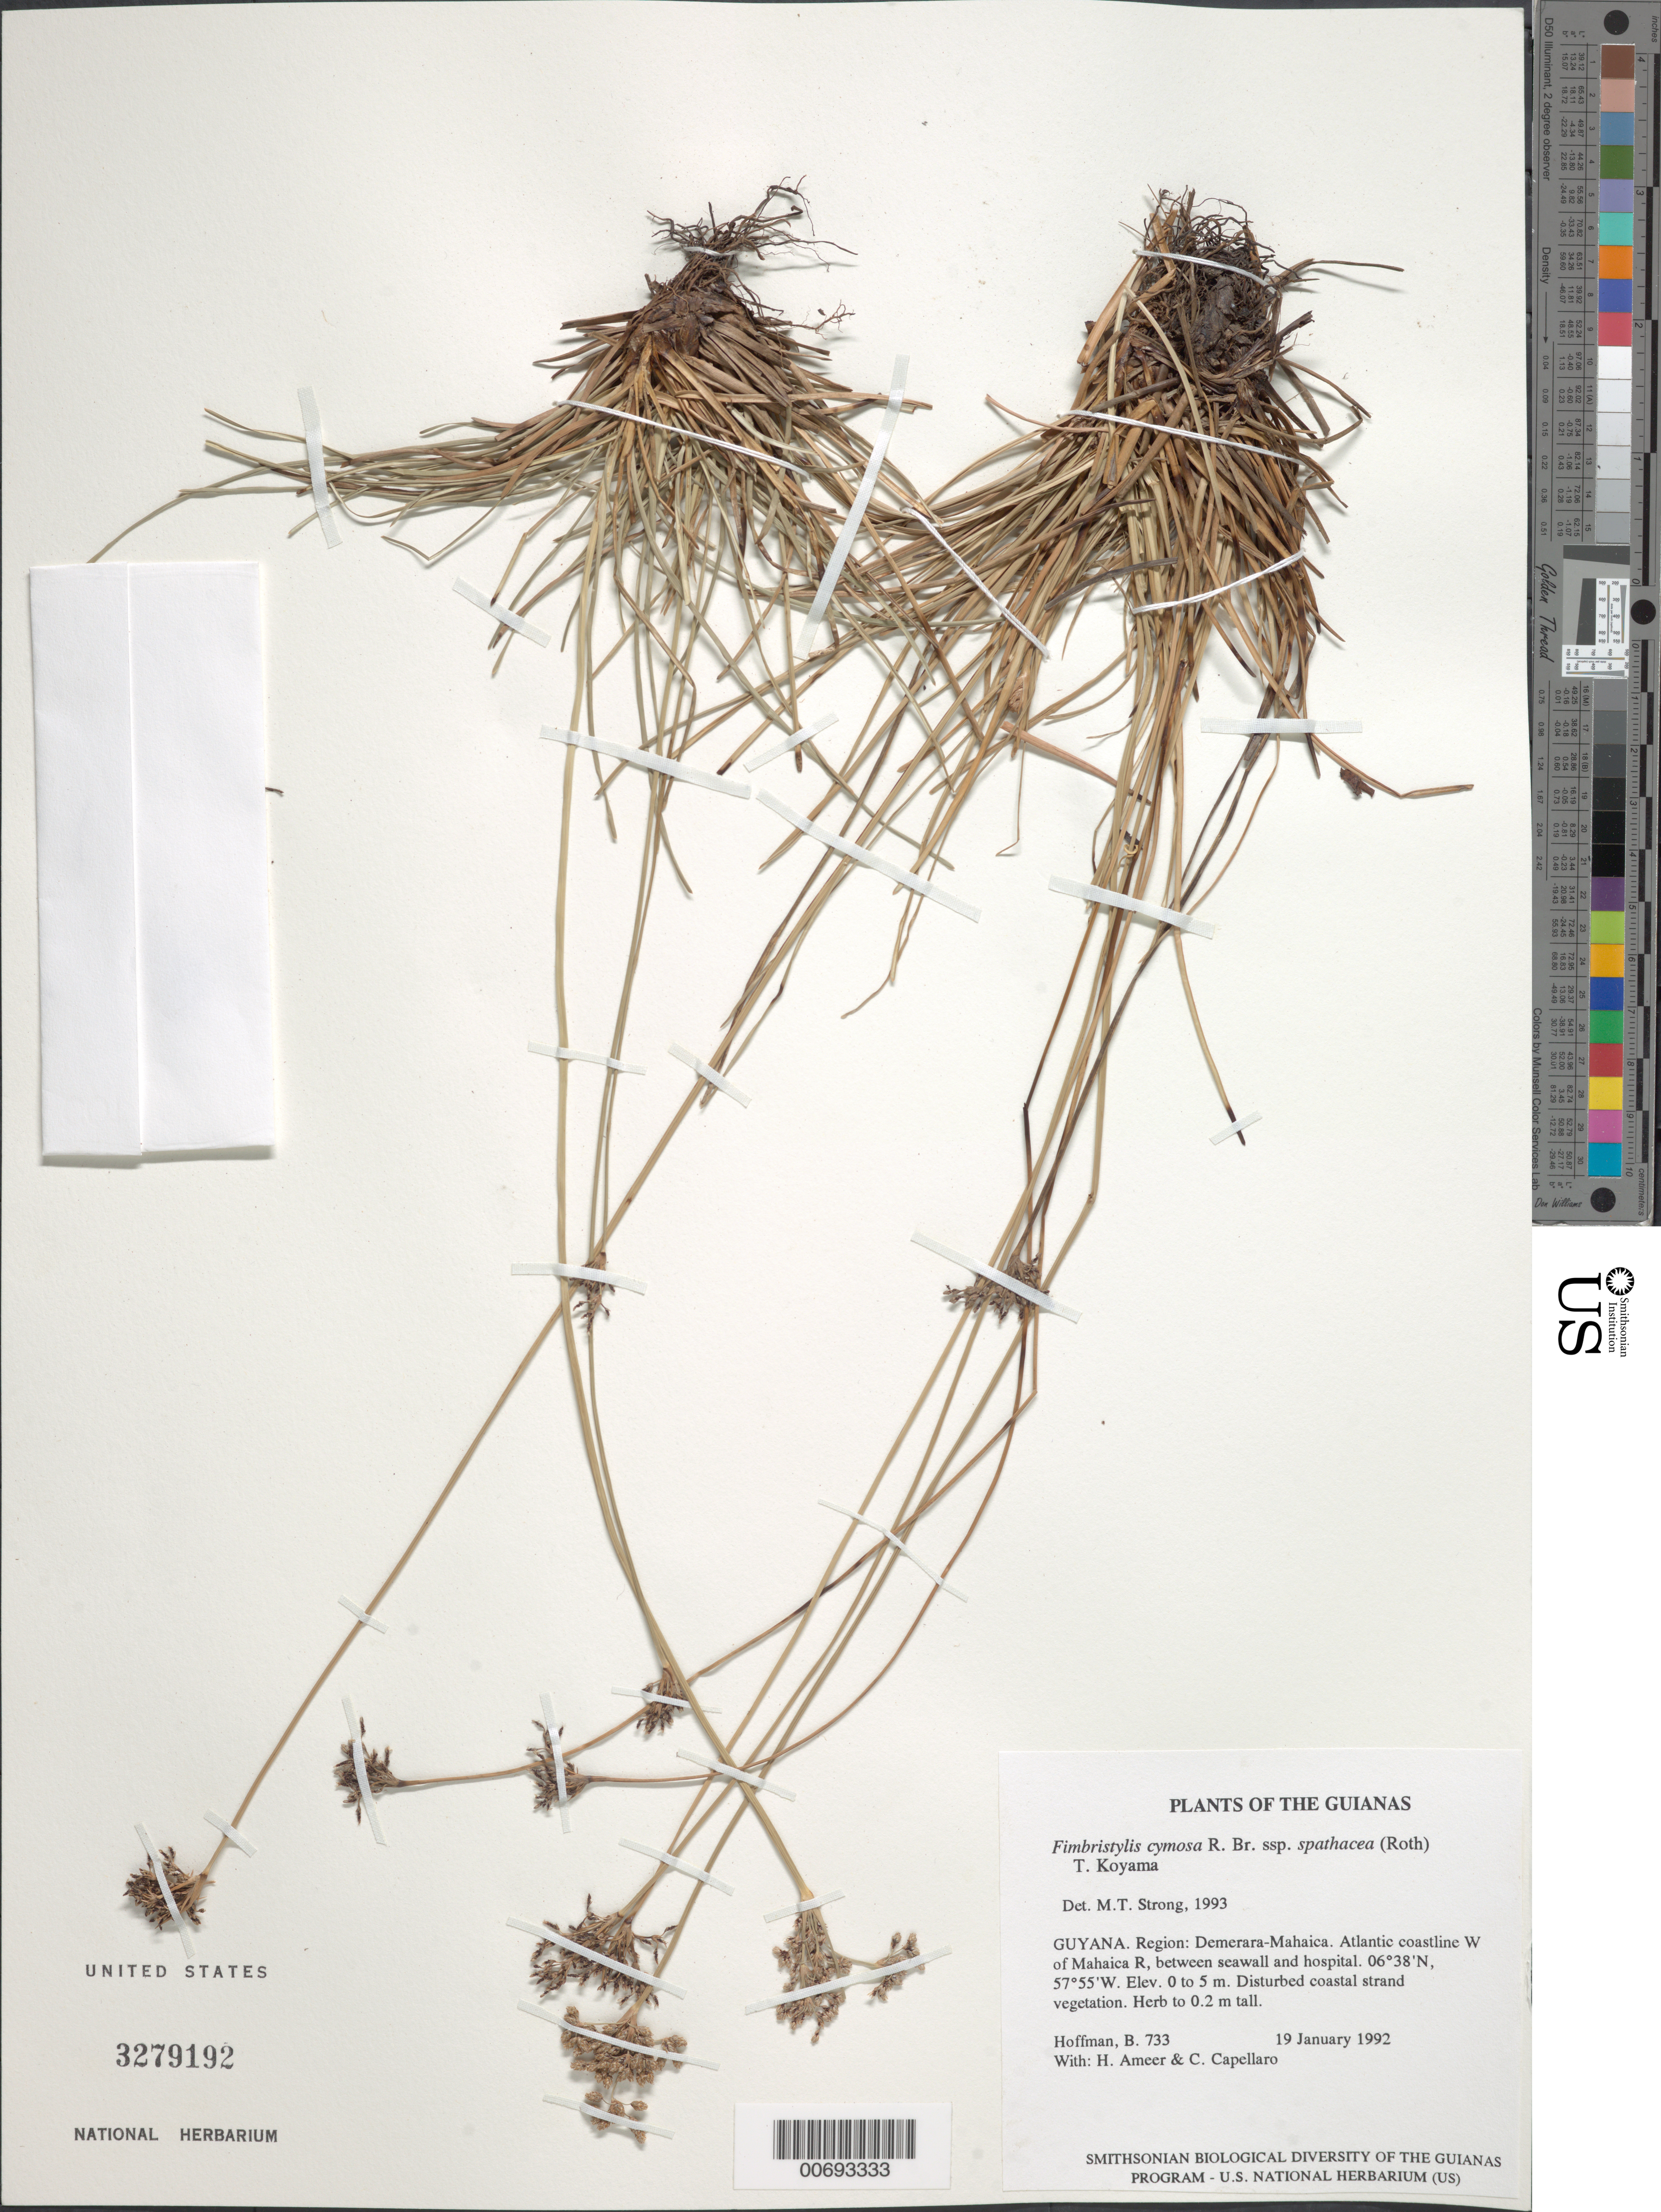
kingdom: Plantae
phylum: Tracheophyta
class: Liliopsida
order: Poales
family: Cyperaceae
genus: Fimbristylis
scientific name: Fimbristylis cymosa subsp. spathacea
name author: (Roth) T. Koyama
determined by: Strong, M. T., (US), Smithsonian Institution - National Museum of Natural History (UNITED STATES)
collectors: B. Hoffman, H. Ameer & C. Capellaro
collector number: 733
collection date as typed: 19 January 1992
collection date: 1992-01-19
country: Guyana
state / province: Demerara-Mahaica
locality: Atlantic coastline W of Mahaica R., between seawall and hospital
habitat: Disturbed coastal strand vegetation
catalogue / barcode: US 3279192